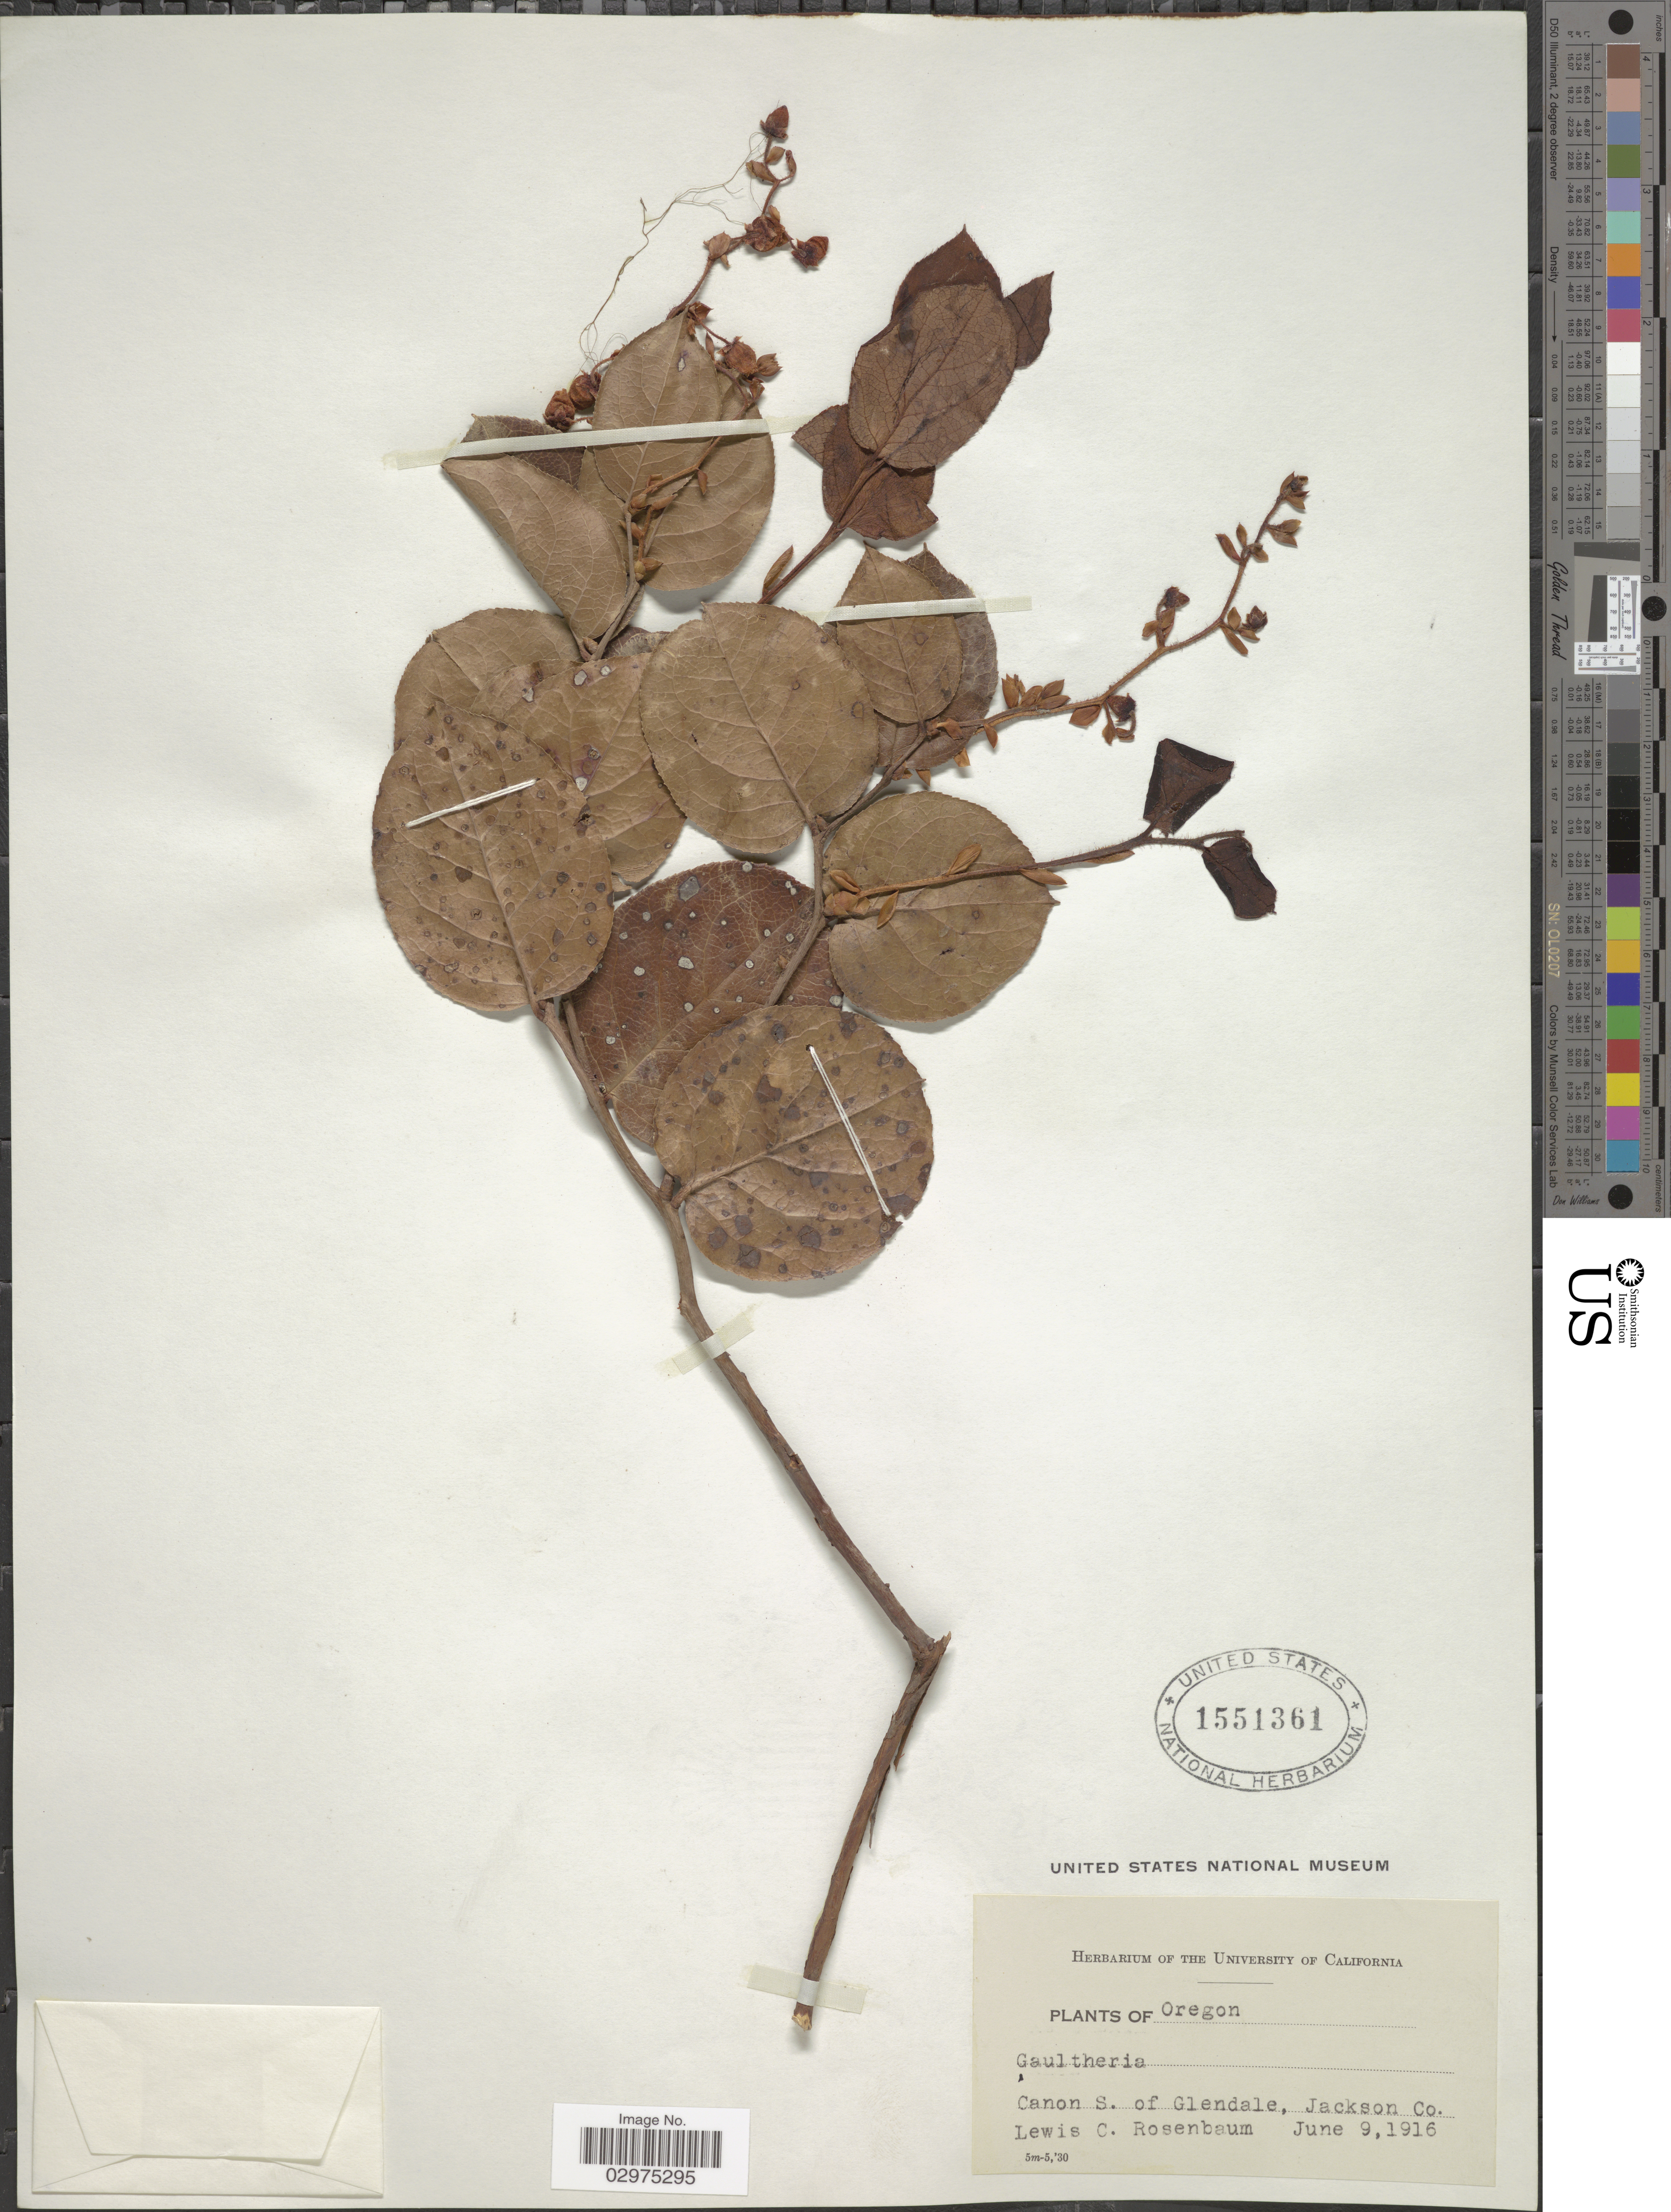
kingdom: Plantae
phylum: Tracheophyta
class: Magnoliopsida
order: Ericales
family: Ericaceae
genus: Gaultheria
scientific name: Gaultheria shallon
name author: Pursh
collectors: L. Rosenbaum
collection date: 1916-06-09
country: United States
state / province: Oregon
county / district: Jackson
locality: Canon S. of Glendale, Jackson Co.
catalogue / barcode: US 1551361